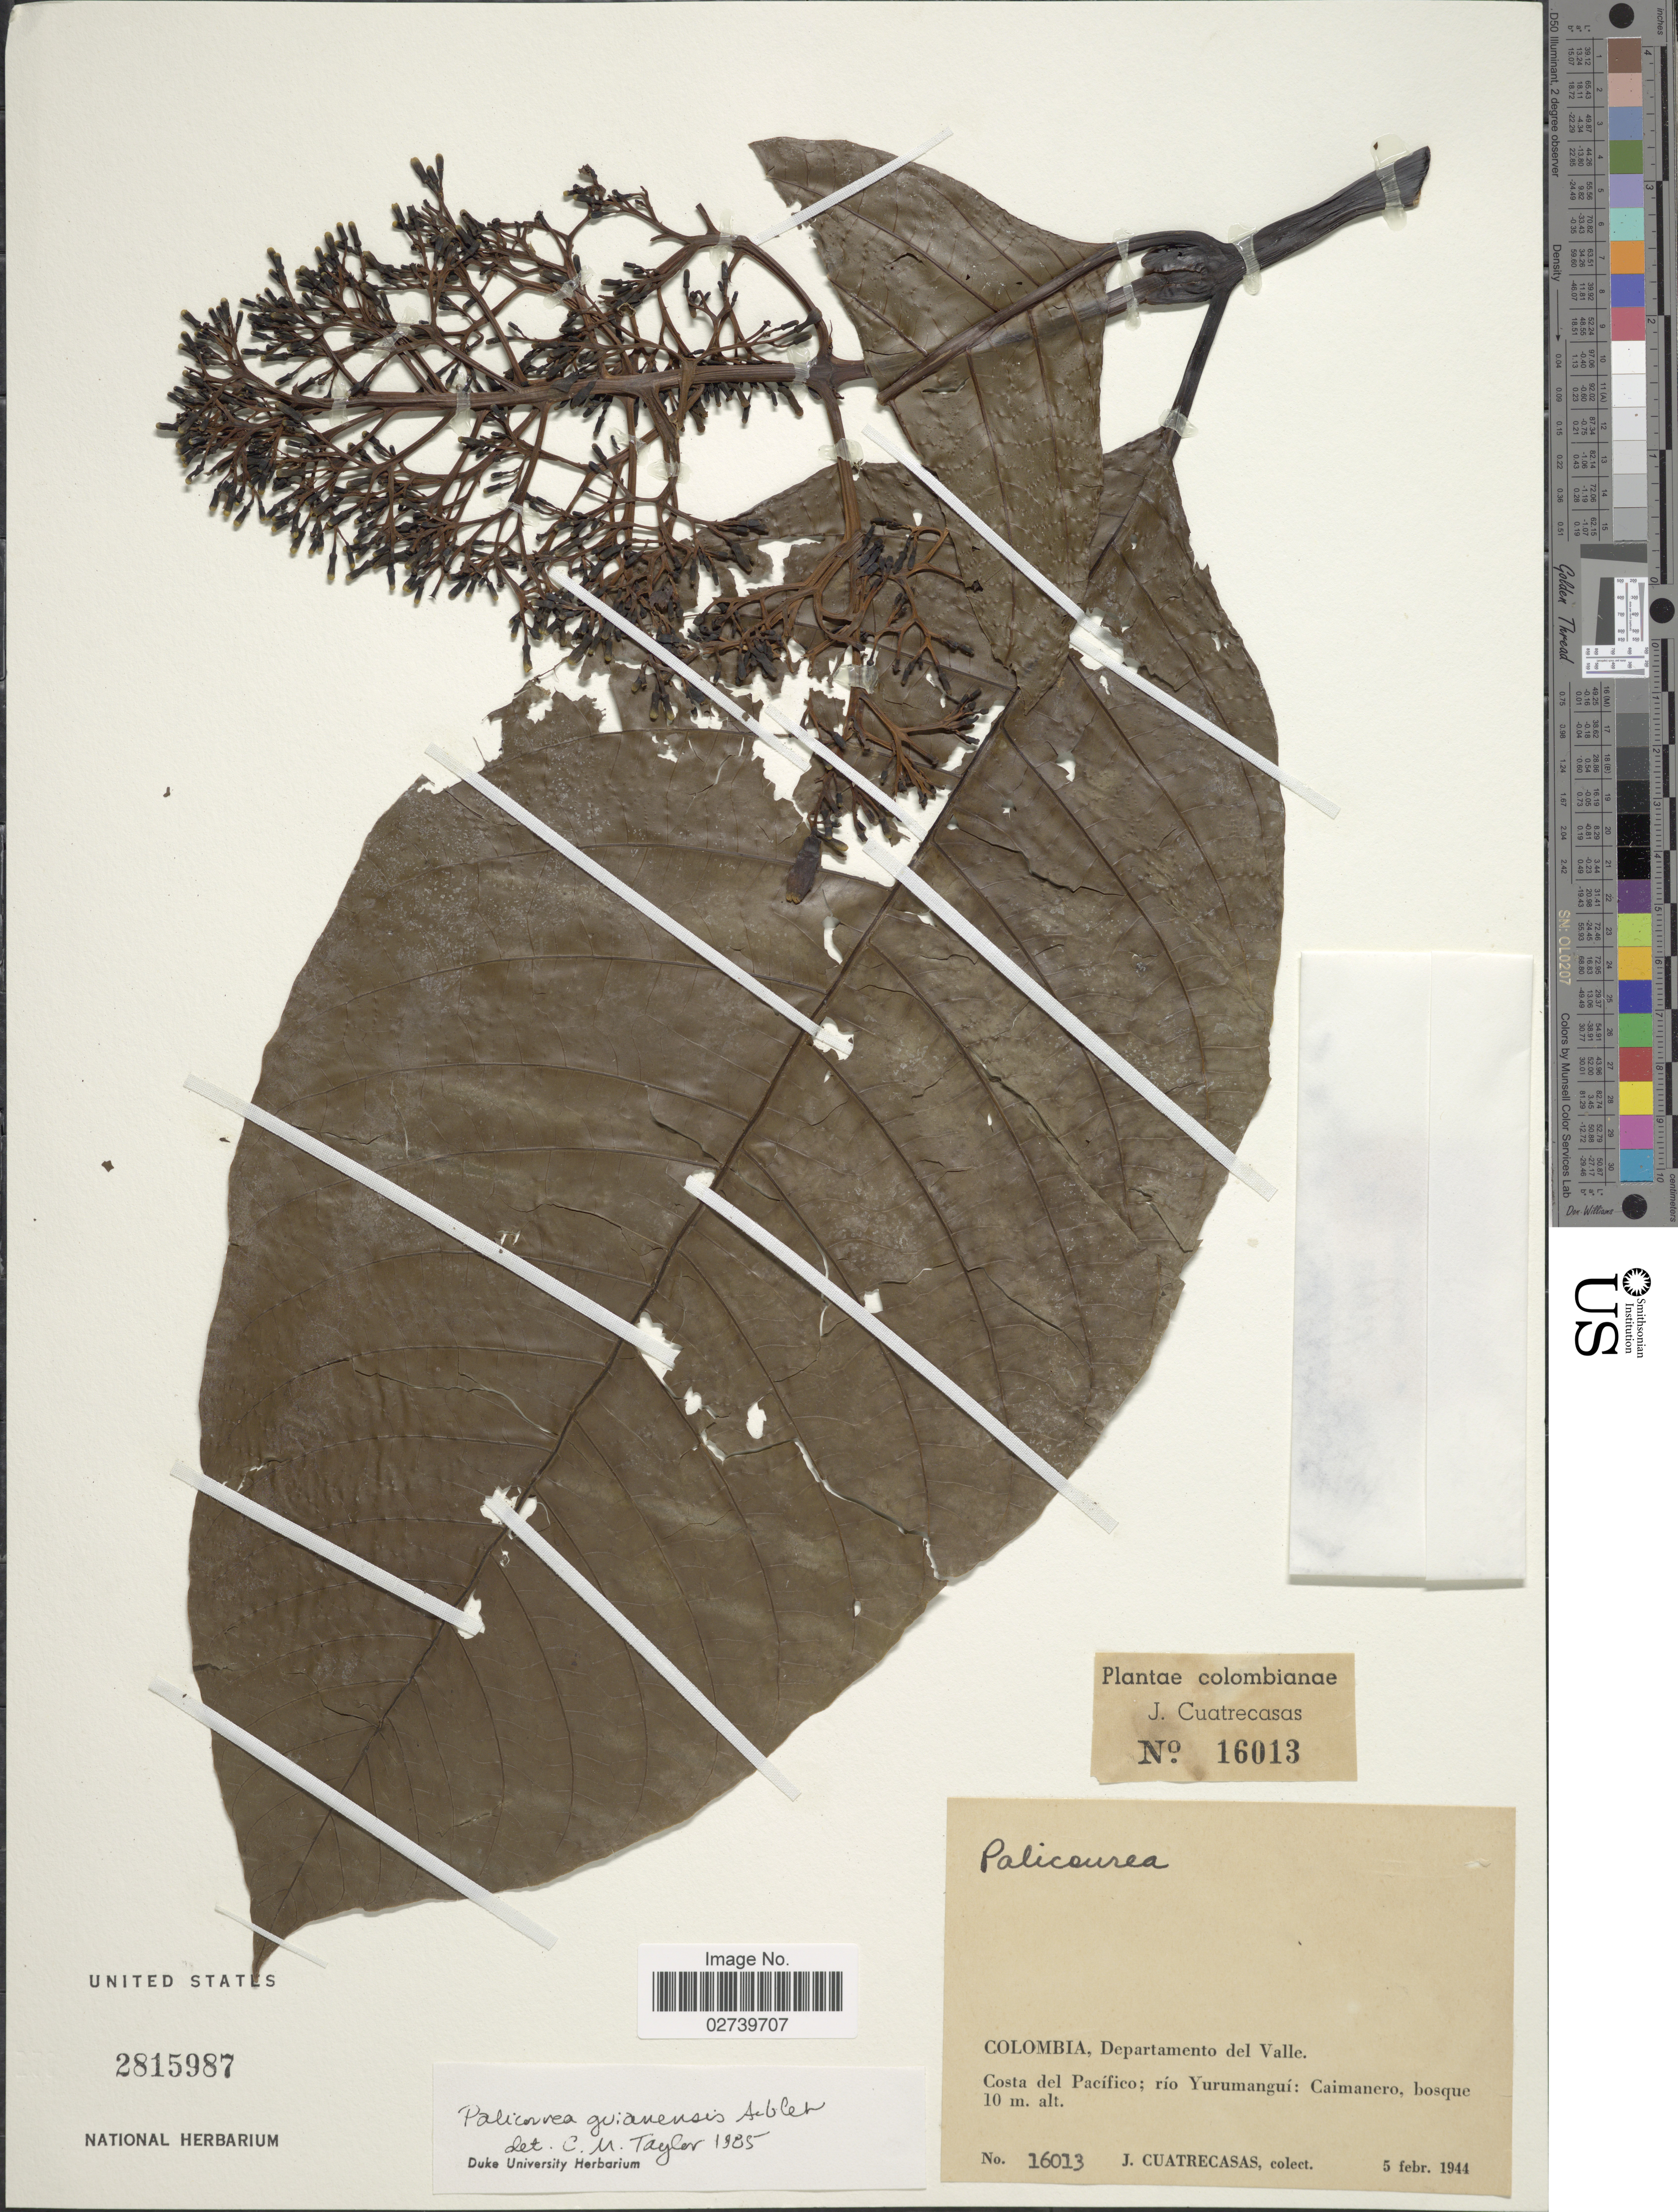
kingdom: Plantae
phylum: Tracheophyta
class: Magnoliopsida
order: Gentianales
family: Rubiaceae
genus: Palicourea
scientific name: Palicourea guianensis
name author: Aubl.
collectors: J. Cuatrecasas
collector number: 16013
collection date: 1944-02-05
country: Colombia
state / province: Valle del Cauca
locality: Departamento del Valle. Costa del Pacífico; río Yurumanguí: Caimanero, bosque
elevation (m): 10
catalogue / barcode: US 2815987